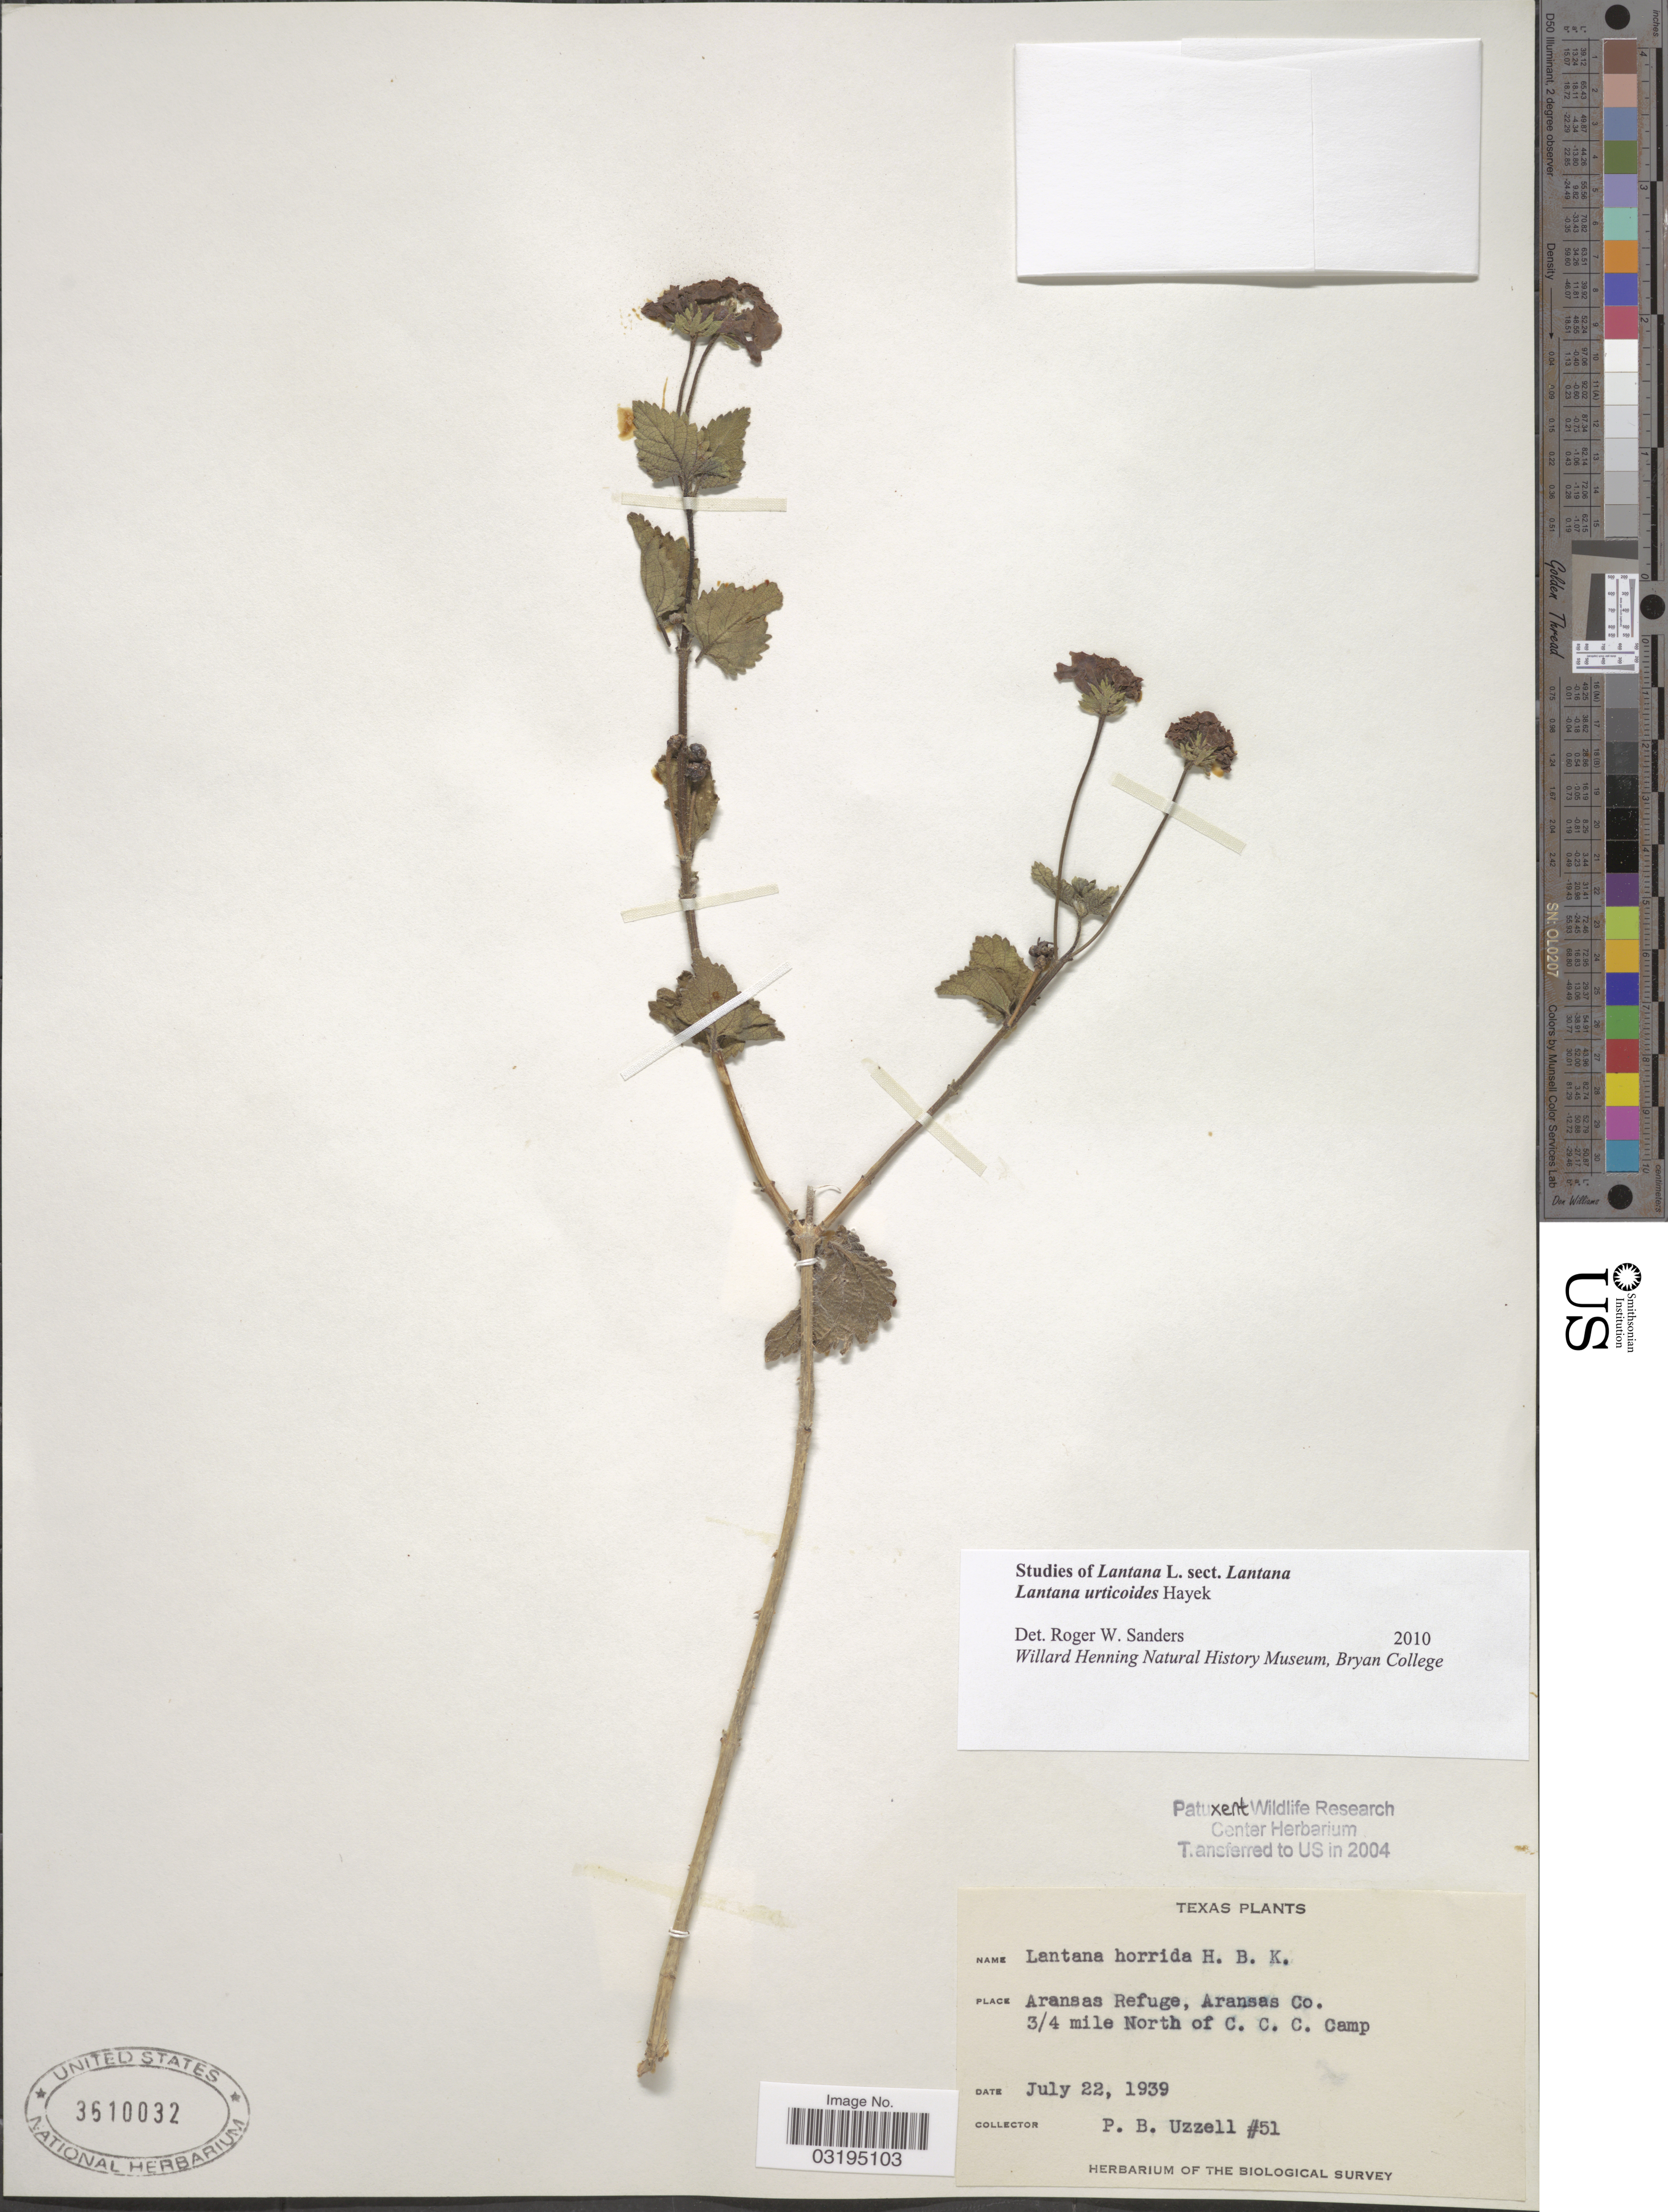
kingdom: Plantae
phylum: Tracheophyta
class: Magnoliopsida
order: Lamiales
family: Verbenaceae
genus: Lantana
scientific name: Lantana urticoides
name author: Hayek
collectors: P. Uzzell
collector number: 51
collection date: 1939-07-22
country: United States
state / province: Texas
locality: Aransas Refuge, Aransas Co. 3/4 mile North of C.C.C. Camp.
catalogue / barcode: US 3610032